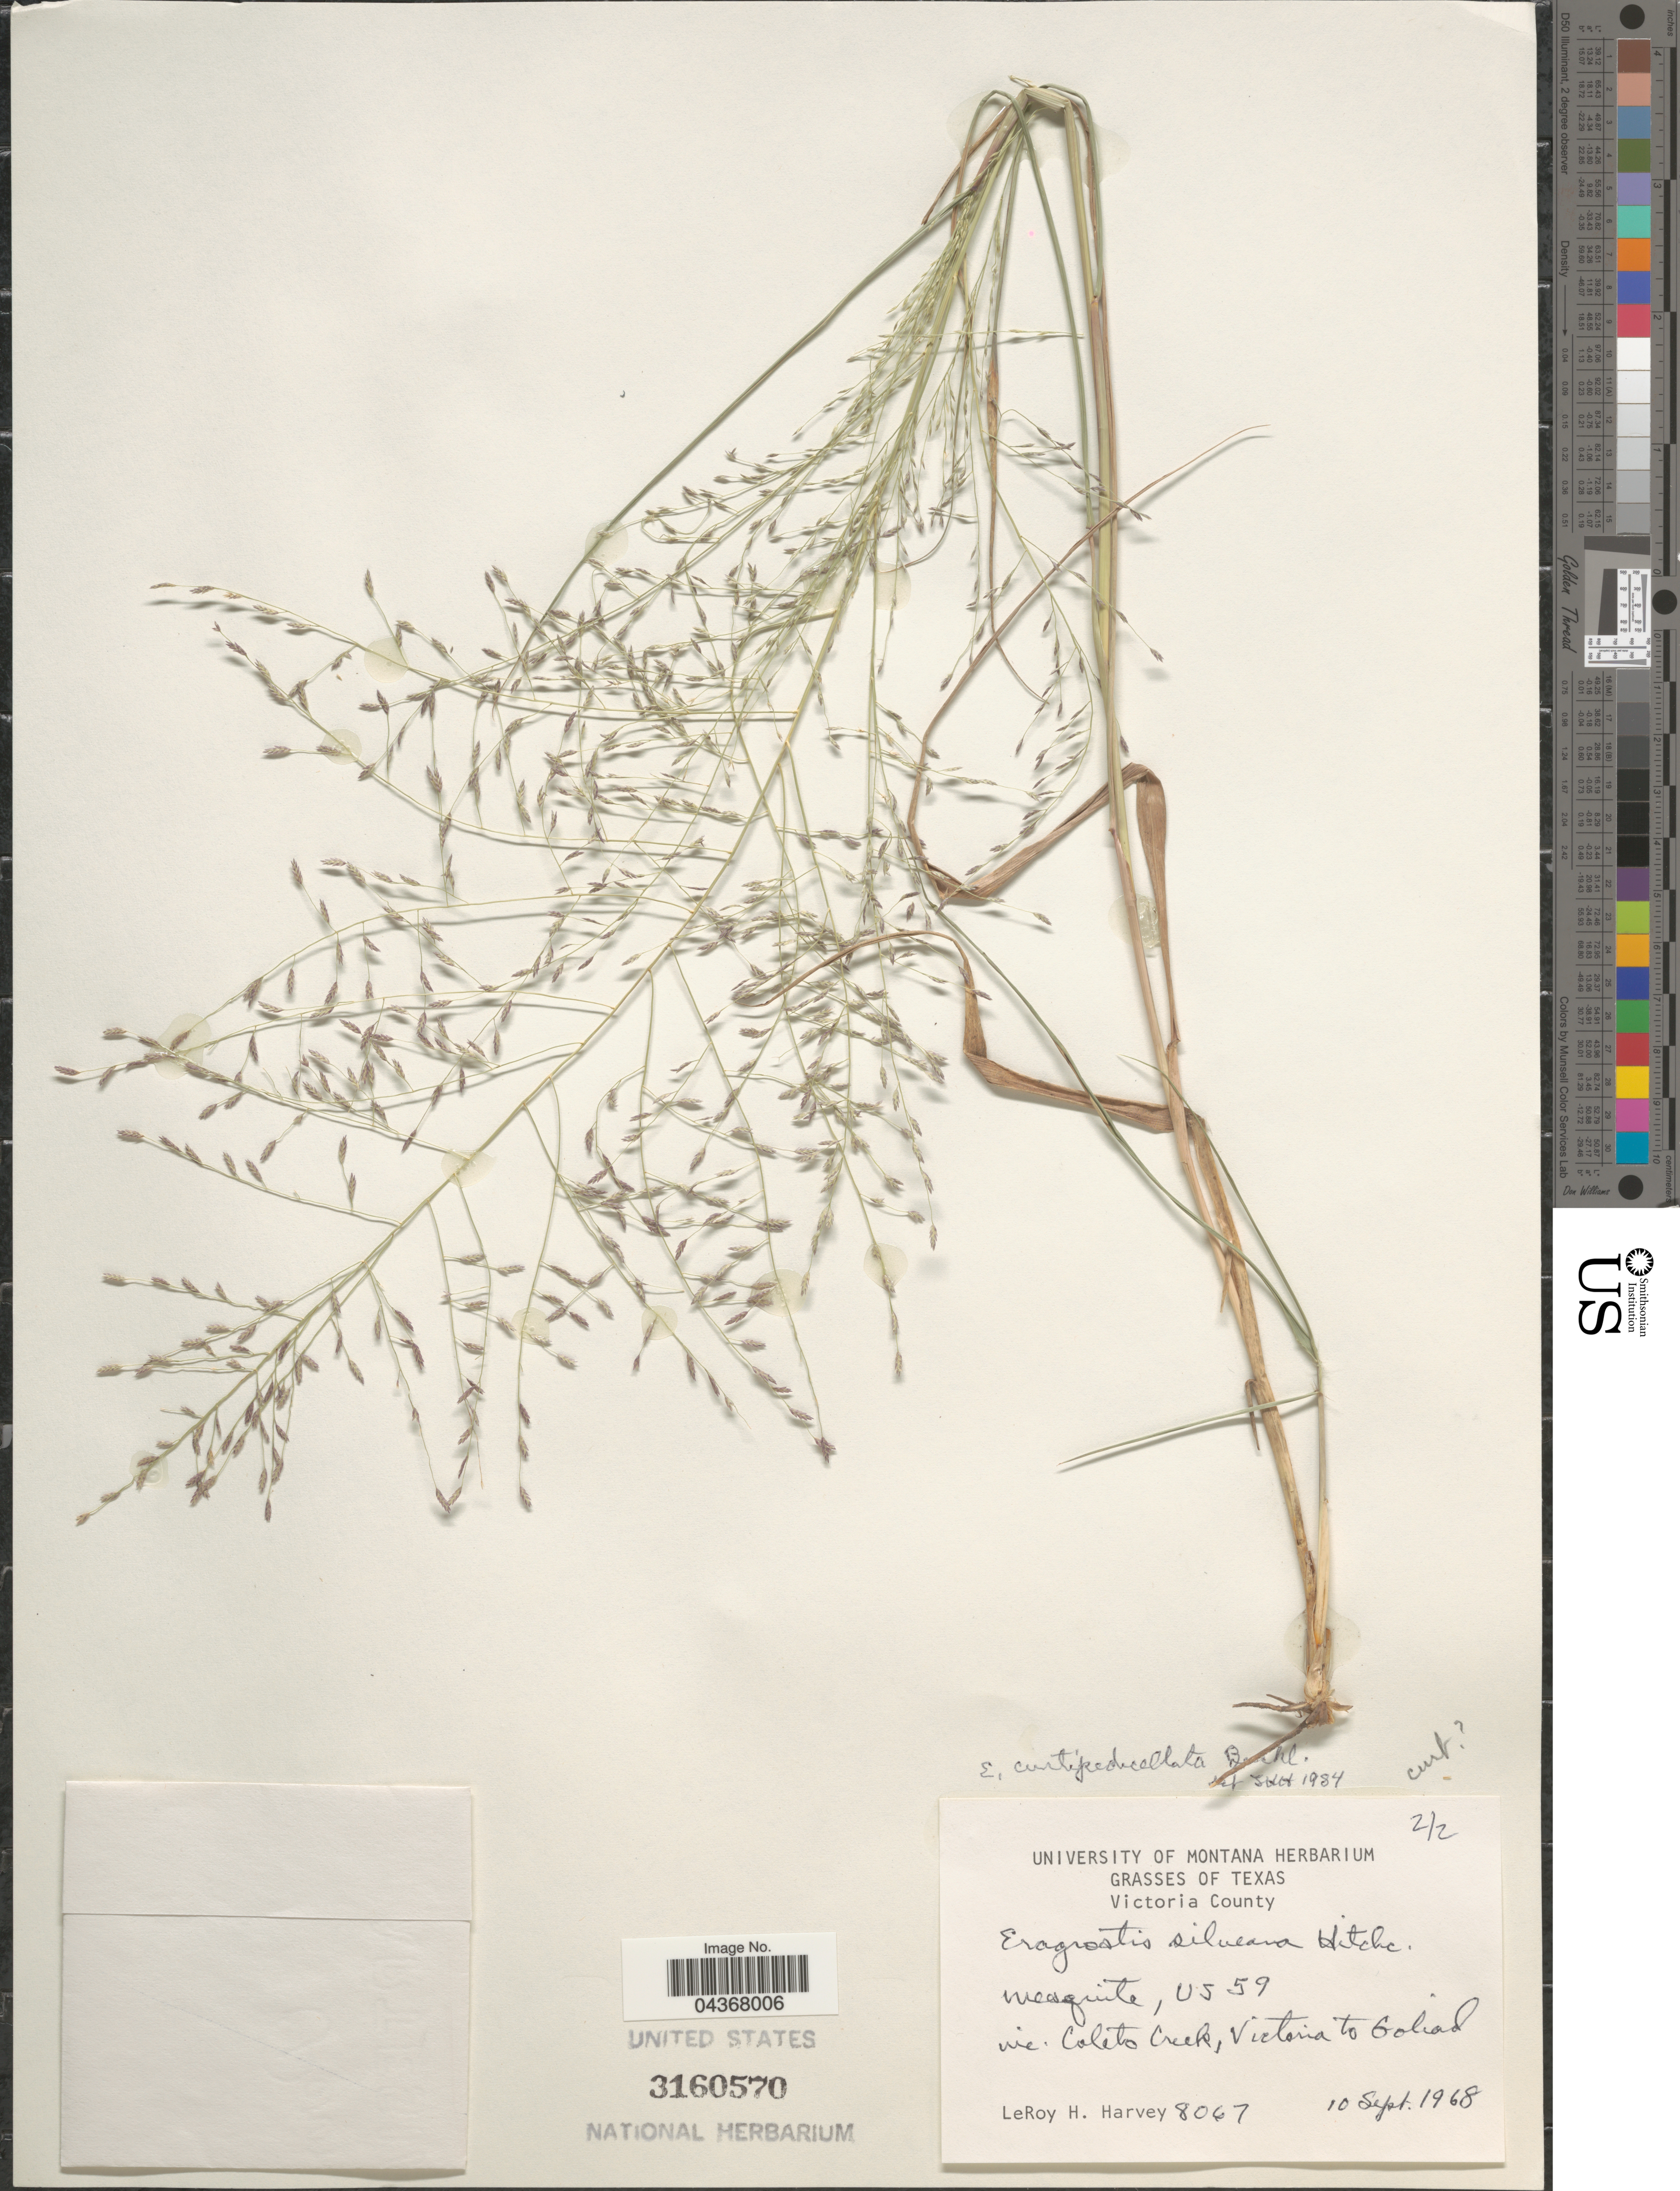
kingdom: Plantae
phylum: Tracheophyta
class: Liliopsida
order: Poales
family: Poaceae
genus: Eragrostis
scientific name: Eragrostis curtipedicellata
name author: Buckley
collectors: L. H. Harvey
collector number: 8067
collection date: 1968-09-10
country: United States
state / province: Texas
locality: Victoria County. Mesquite, US59 vic. Coleto Creek, Victoria to Goliad.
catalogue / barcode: US 3160570